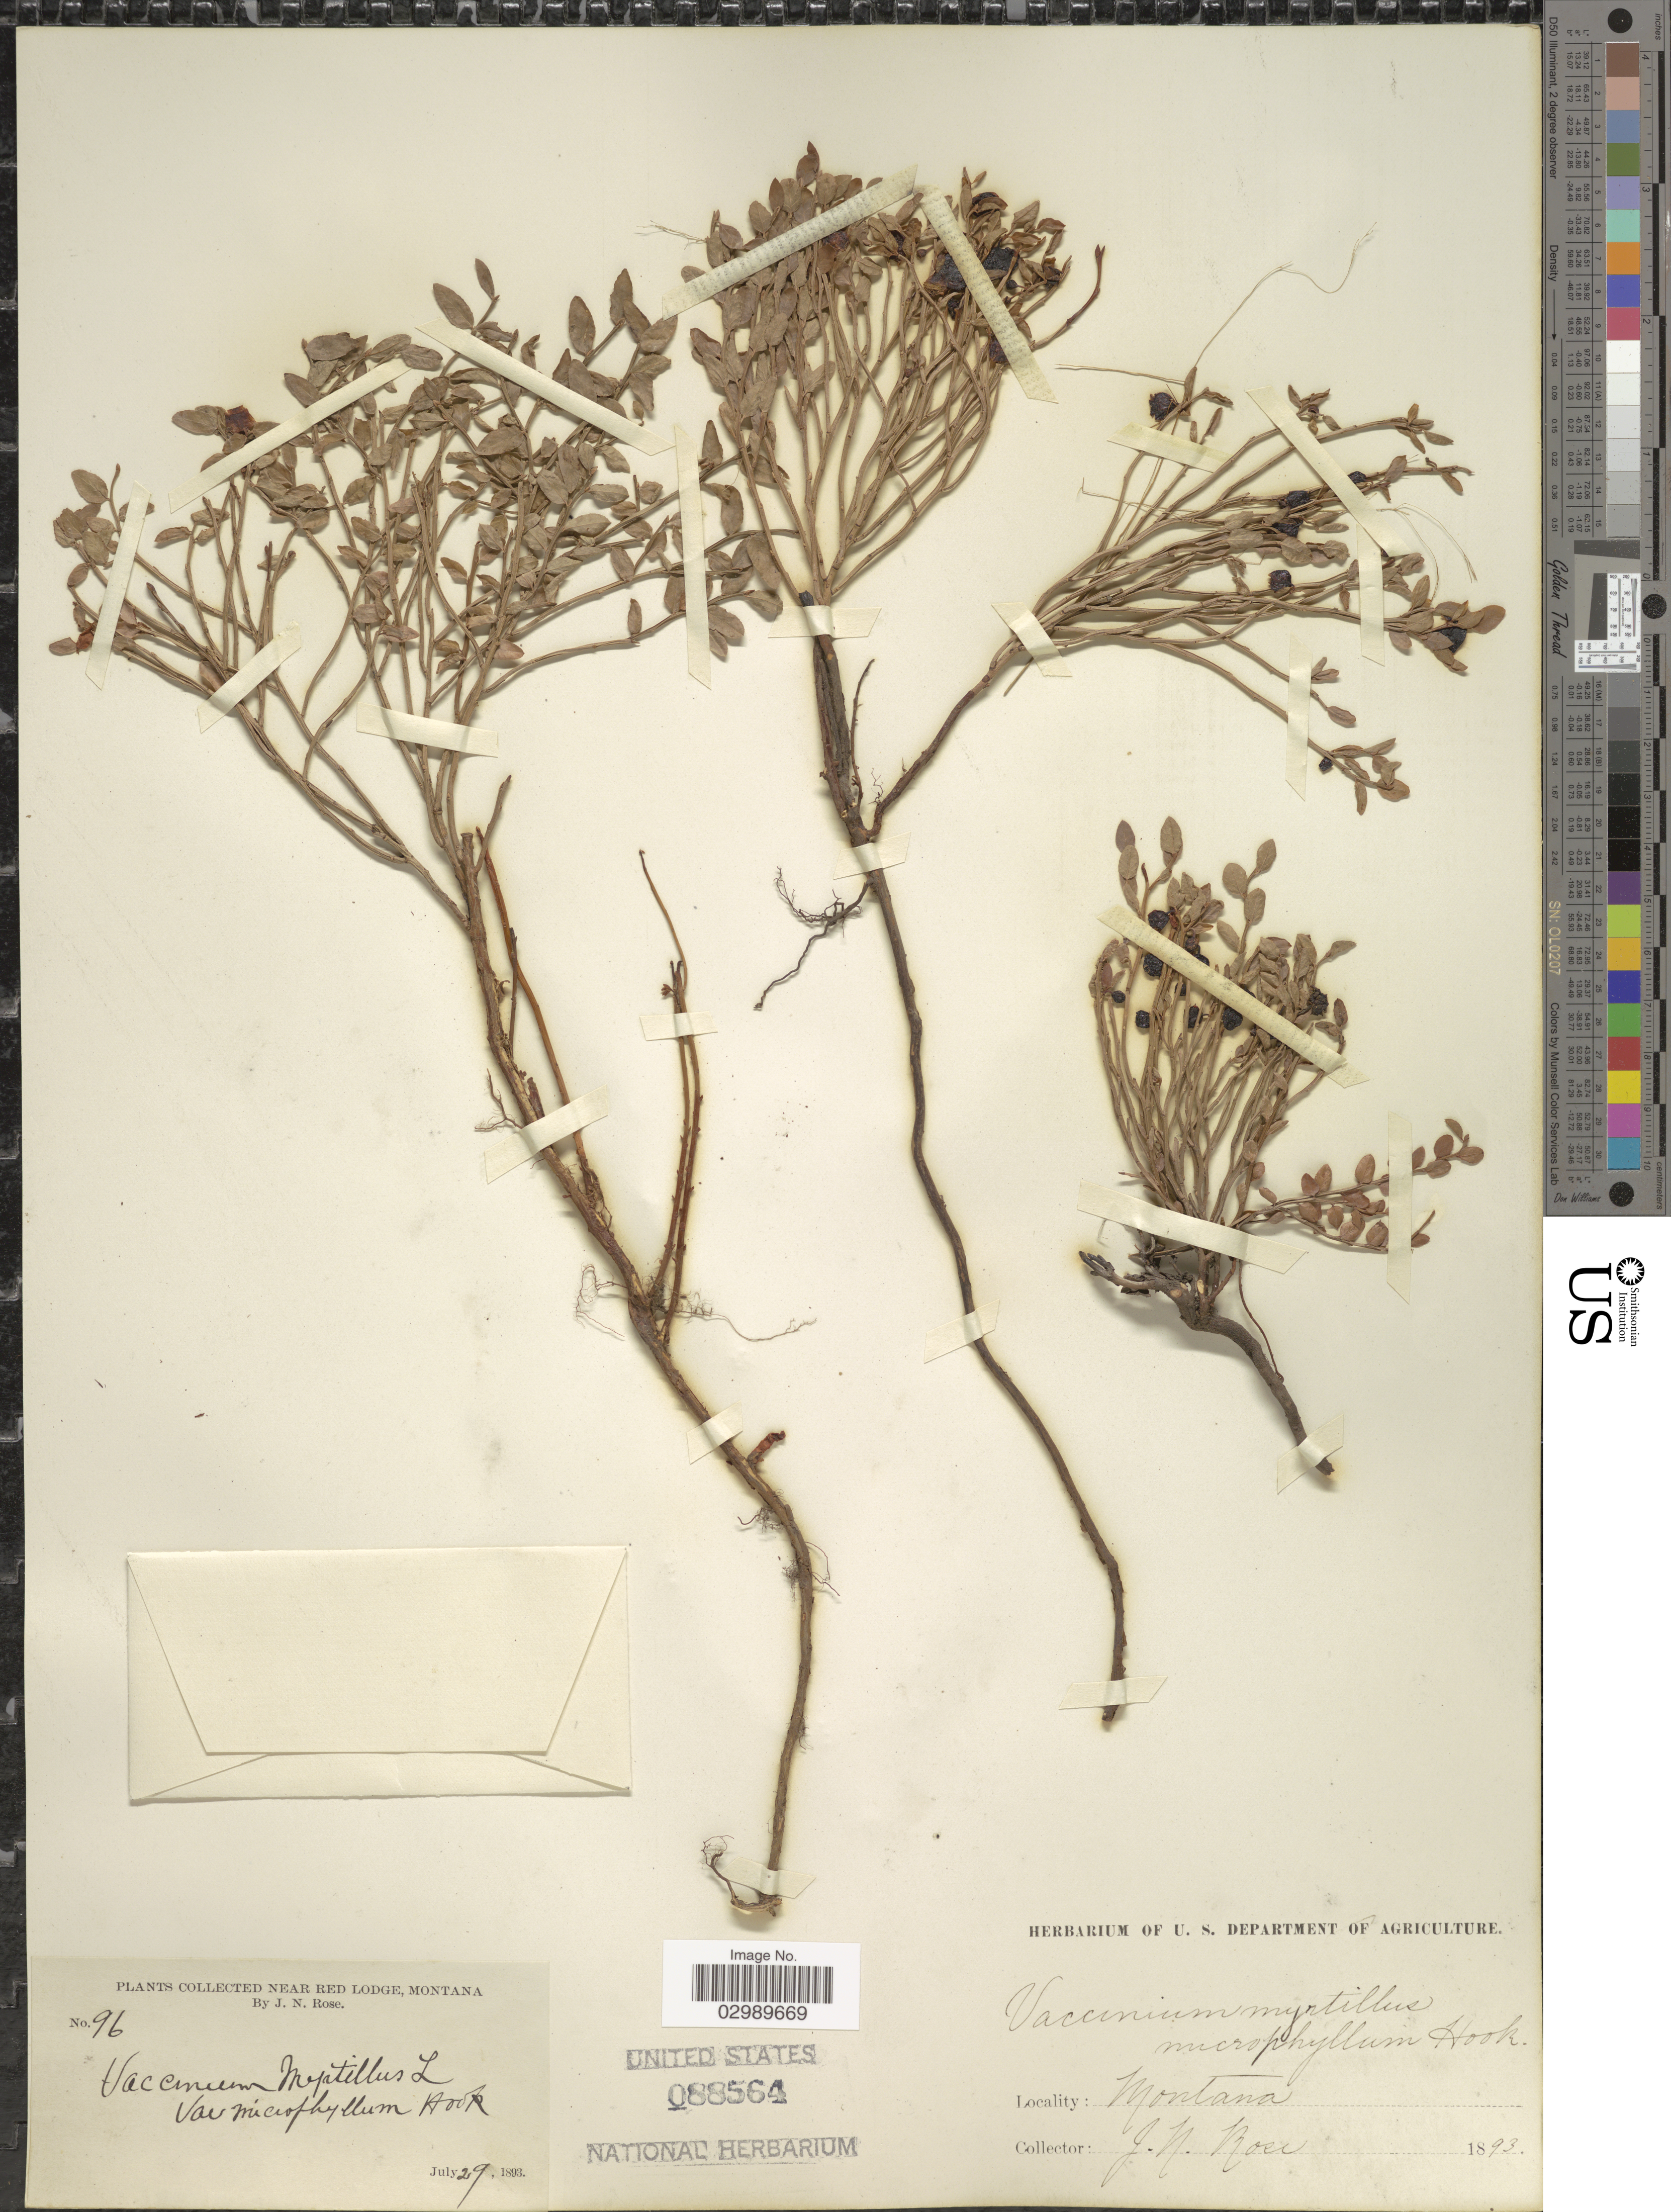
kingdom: Plantae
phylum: Tracheophyta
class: Magnoliopsida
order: Ericales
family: Ericaceae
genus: Vaccinium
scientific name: Vaccinium scoparium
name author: Leiberg ex Coville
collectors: J. N. Rose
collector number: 96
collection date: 1893-07-29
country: United States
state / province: Montana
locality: Near Red Lodge.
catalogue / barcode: US 88564